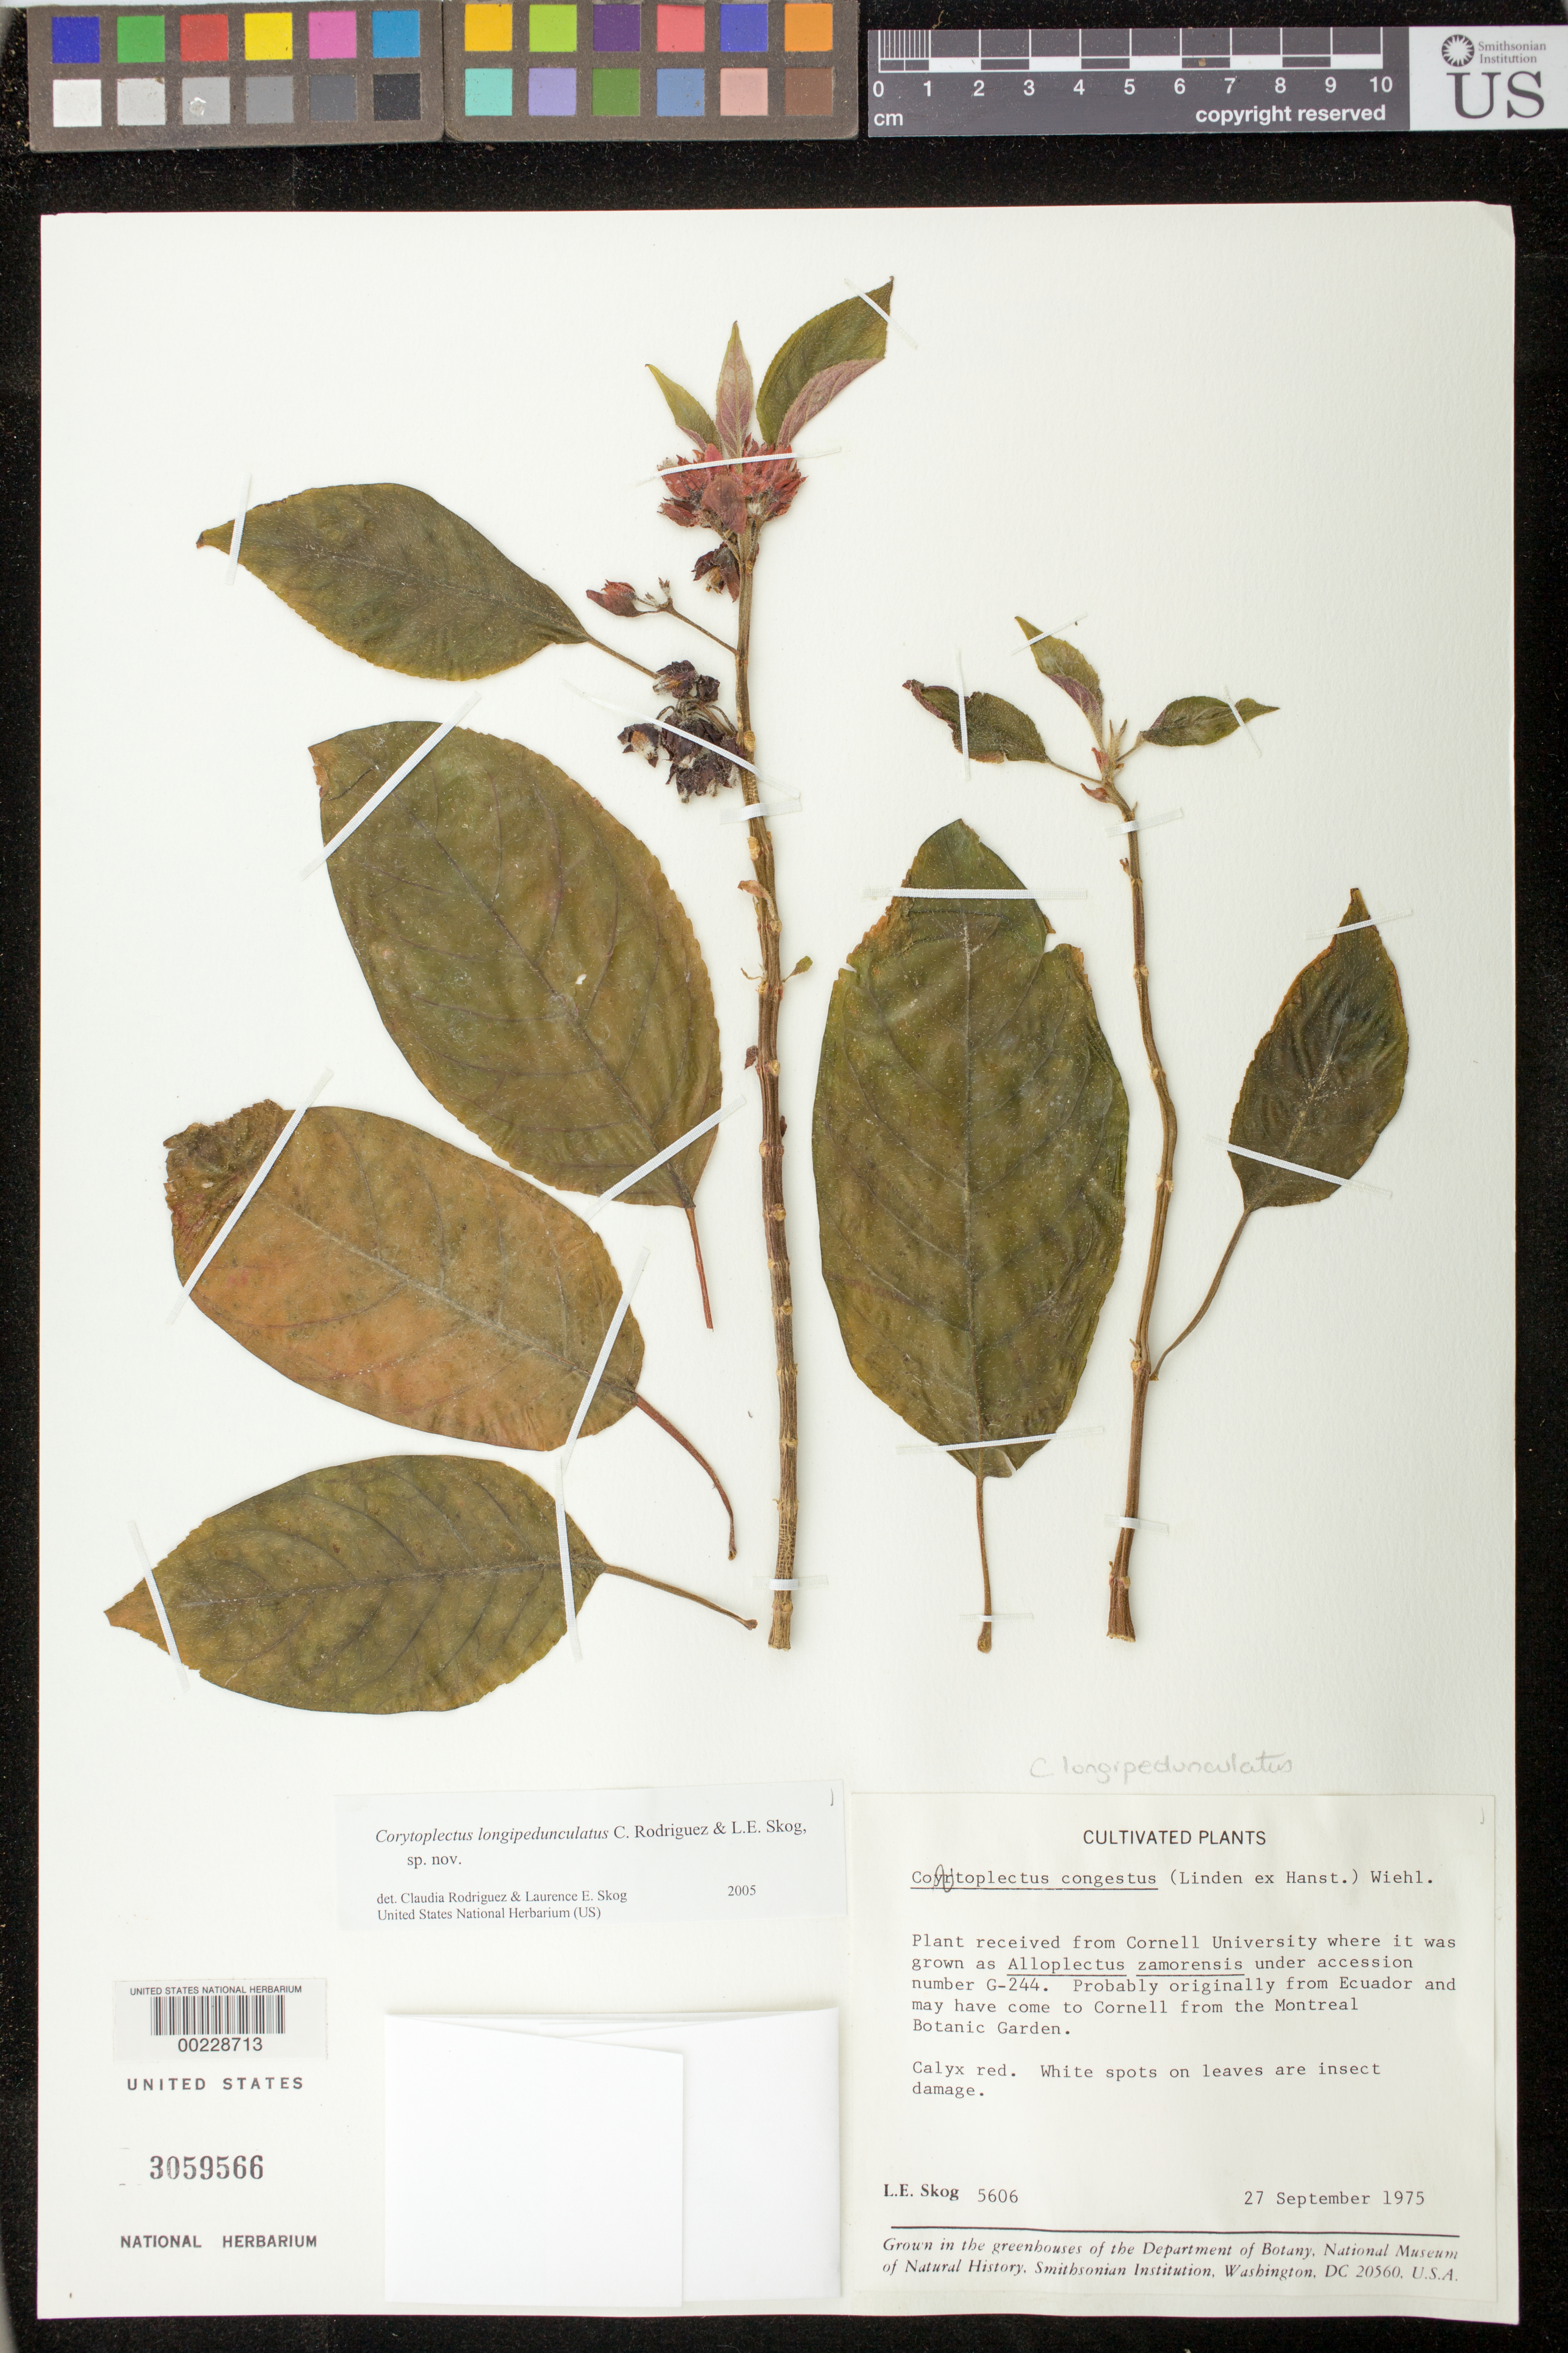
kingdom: Plantae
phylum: Tracheophyta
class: Magnoliopsida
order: Lamiales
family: Gesneriaceae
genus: Corytoplectus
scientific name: Corytoplectus longipedunculatus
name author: Rodr.-Flores & L.E. Skog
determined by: Rodríguez-Flores, C. I.; Skog, L. E.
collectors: L. E. Skog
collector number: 5606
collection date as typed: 27 Sep 1975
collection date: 1975-09-27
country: Ecuador (?)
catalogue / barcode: US 3059566